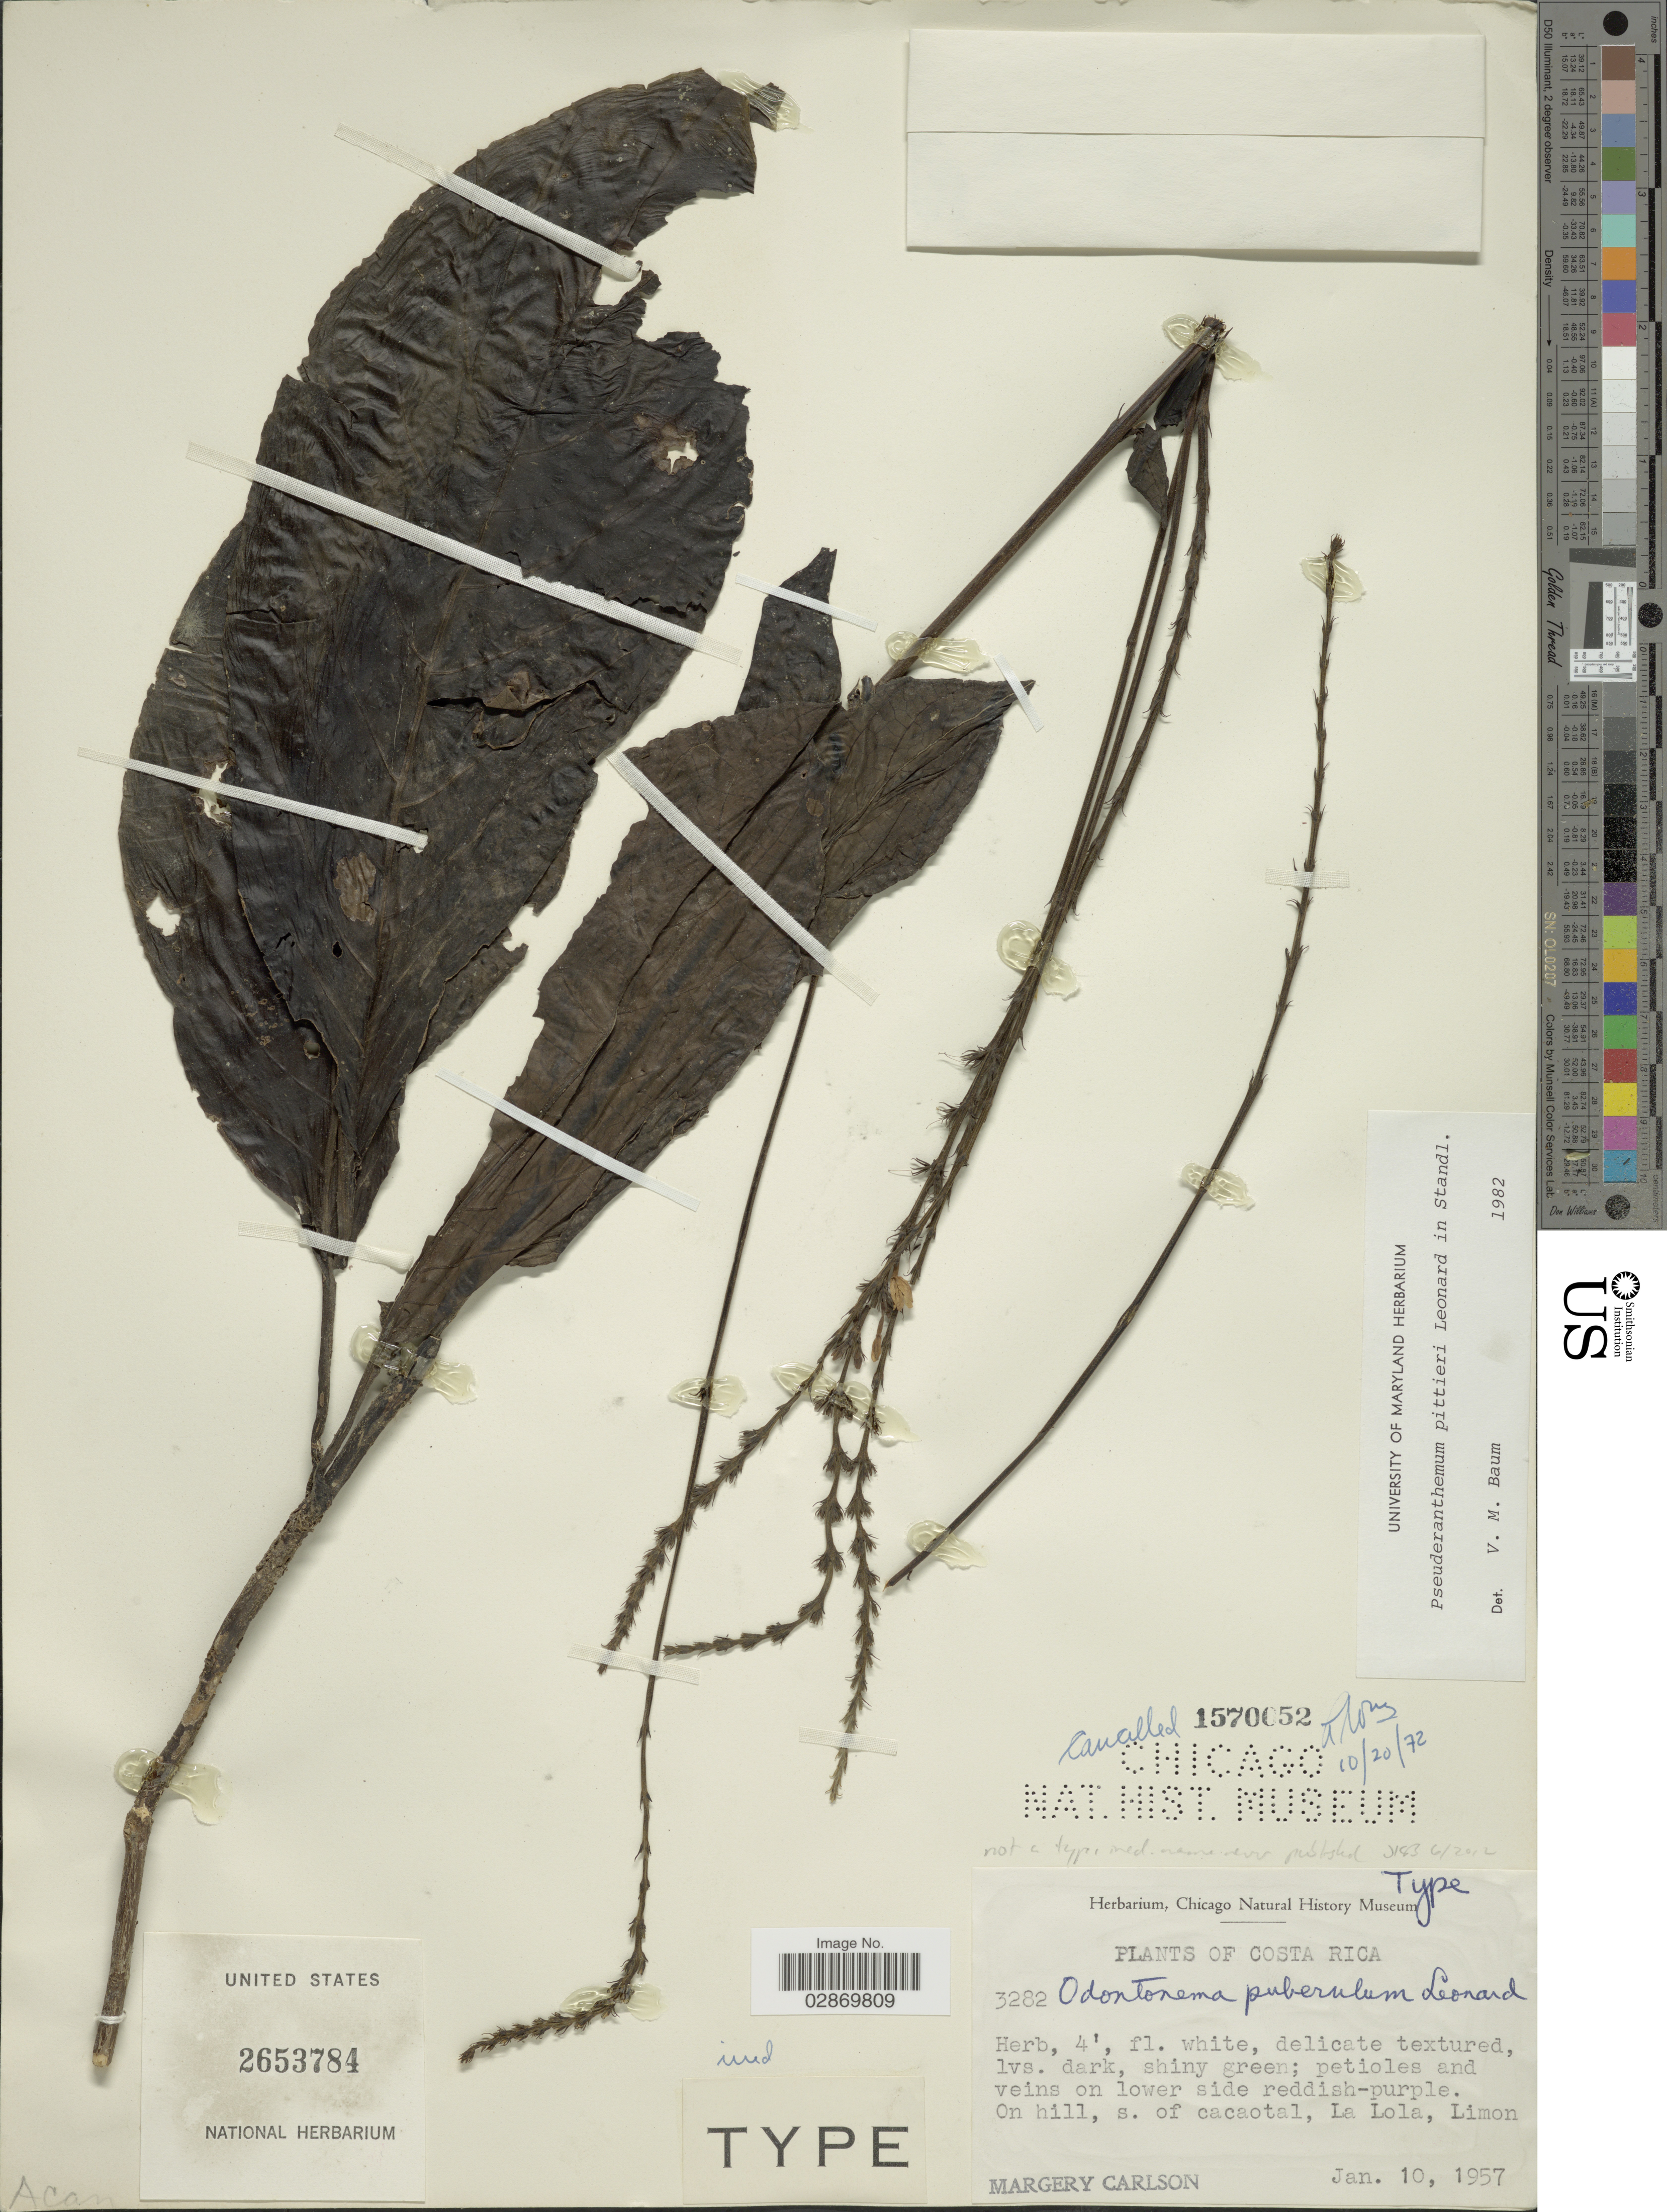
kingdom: Plantae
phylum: Tracheophyta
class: Magnoliopsida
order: Lamiales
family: Acanthaceae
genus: Pseuderanthemum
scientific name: Pseuderanthemum pittieri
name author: Leonard in Standl.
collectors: M. C. Carlson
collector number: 3282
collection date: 1957-01-10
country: Costa Rica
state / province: Limón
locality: On hill, s. of cacaotal, La Lola, Limon.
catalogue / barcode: US 2653784